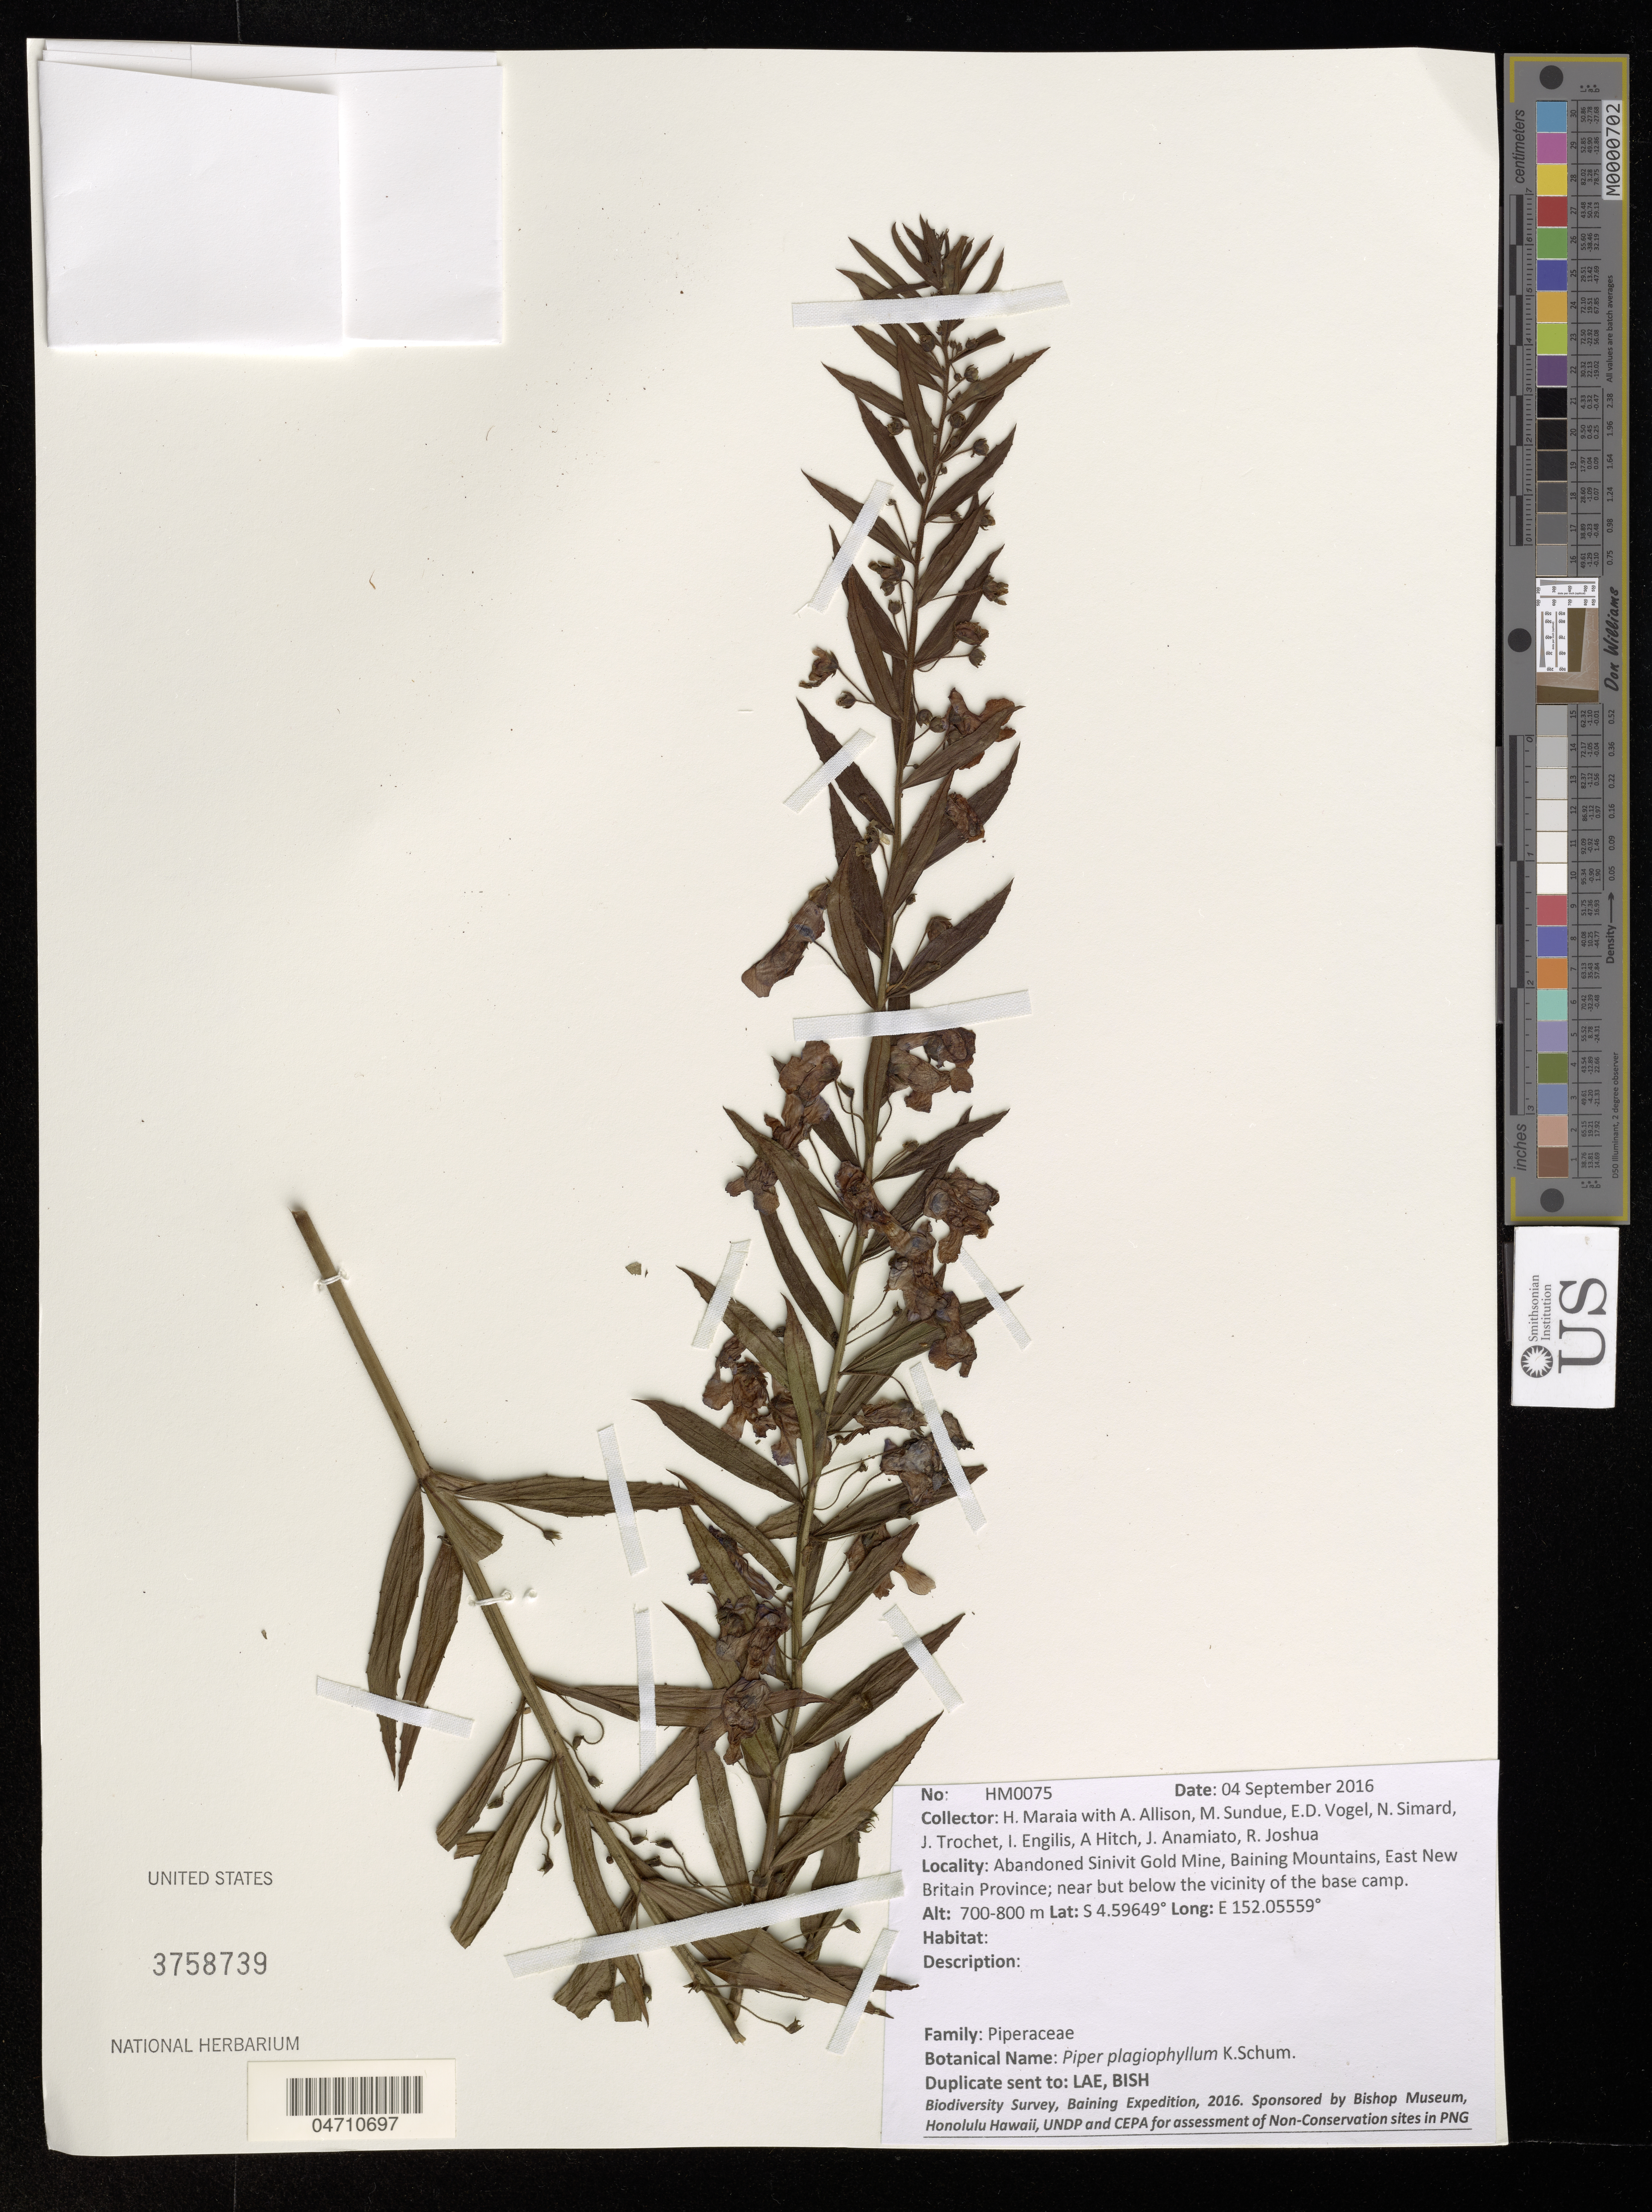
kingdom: Plantae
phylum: Tracheophyta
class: Magnoliopsida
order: Piperales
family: Piperaceae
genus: Piper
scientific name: Piper plagiophyllum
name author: K. Schum. & Lauterb.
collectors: H. Maraia, A. Allison, M. Sundue, E. F. de Vogel & et al.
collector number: HM0075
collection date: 2016-09-04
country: Papua New Guinea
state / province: East New Britain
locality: Abandoned Sinivit Gold Mine, Baining Mountains, East New Britain Province; near but below the vicinity of the base camp.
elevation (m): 700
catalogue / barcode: US 3758739